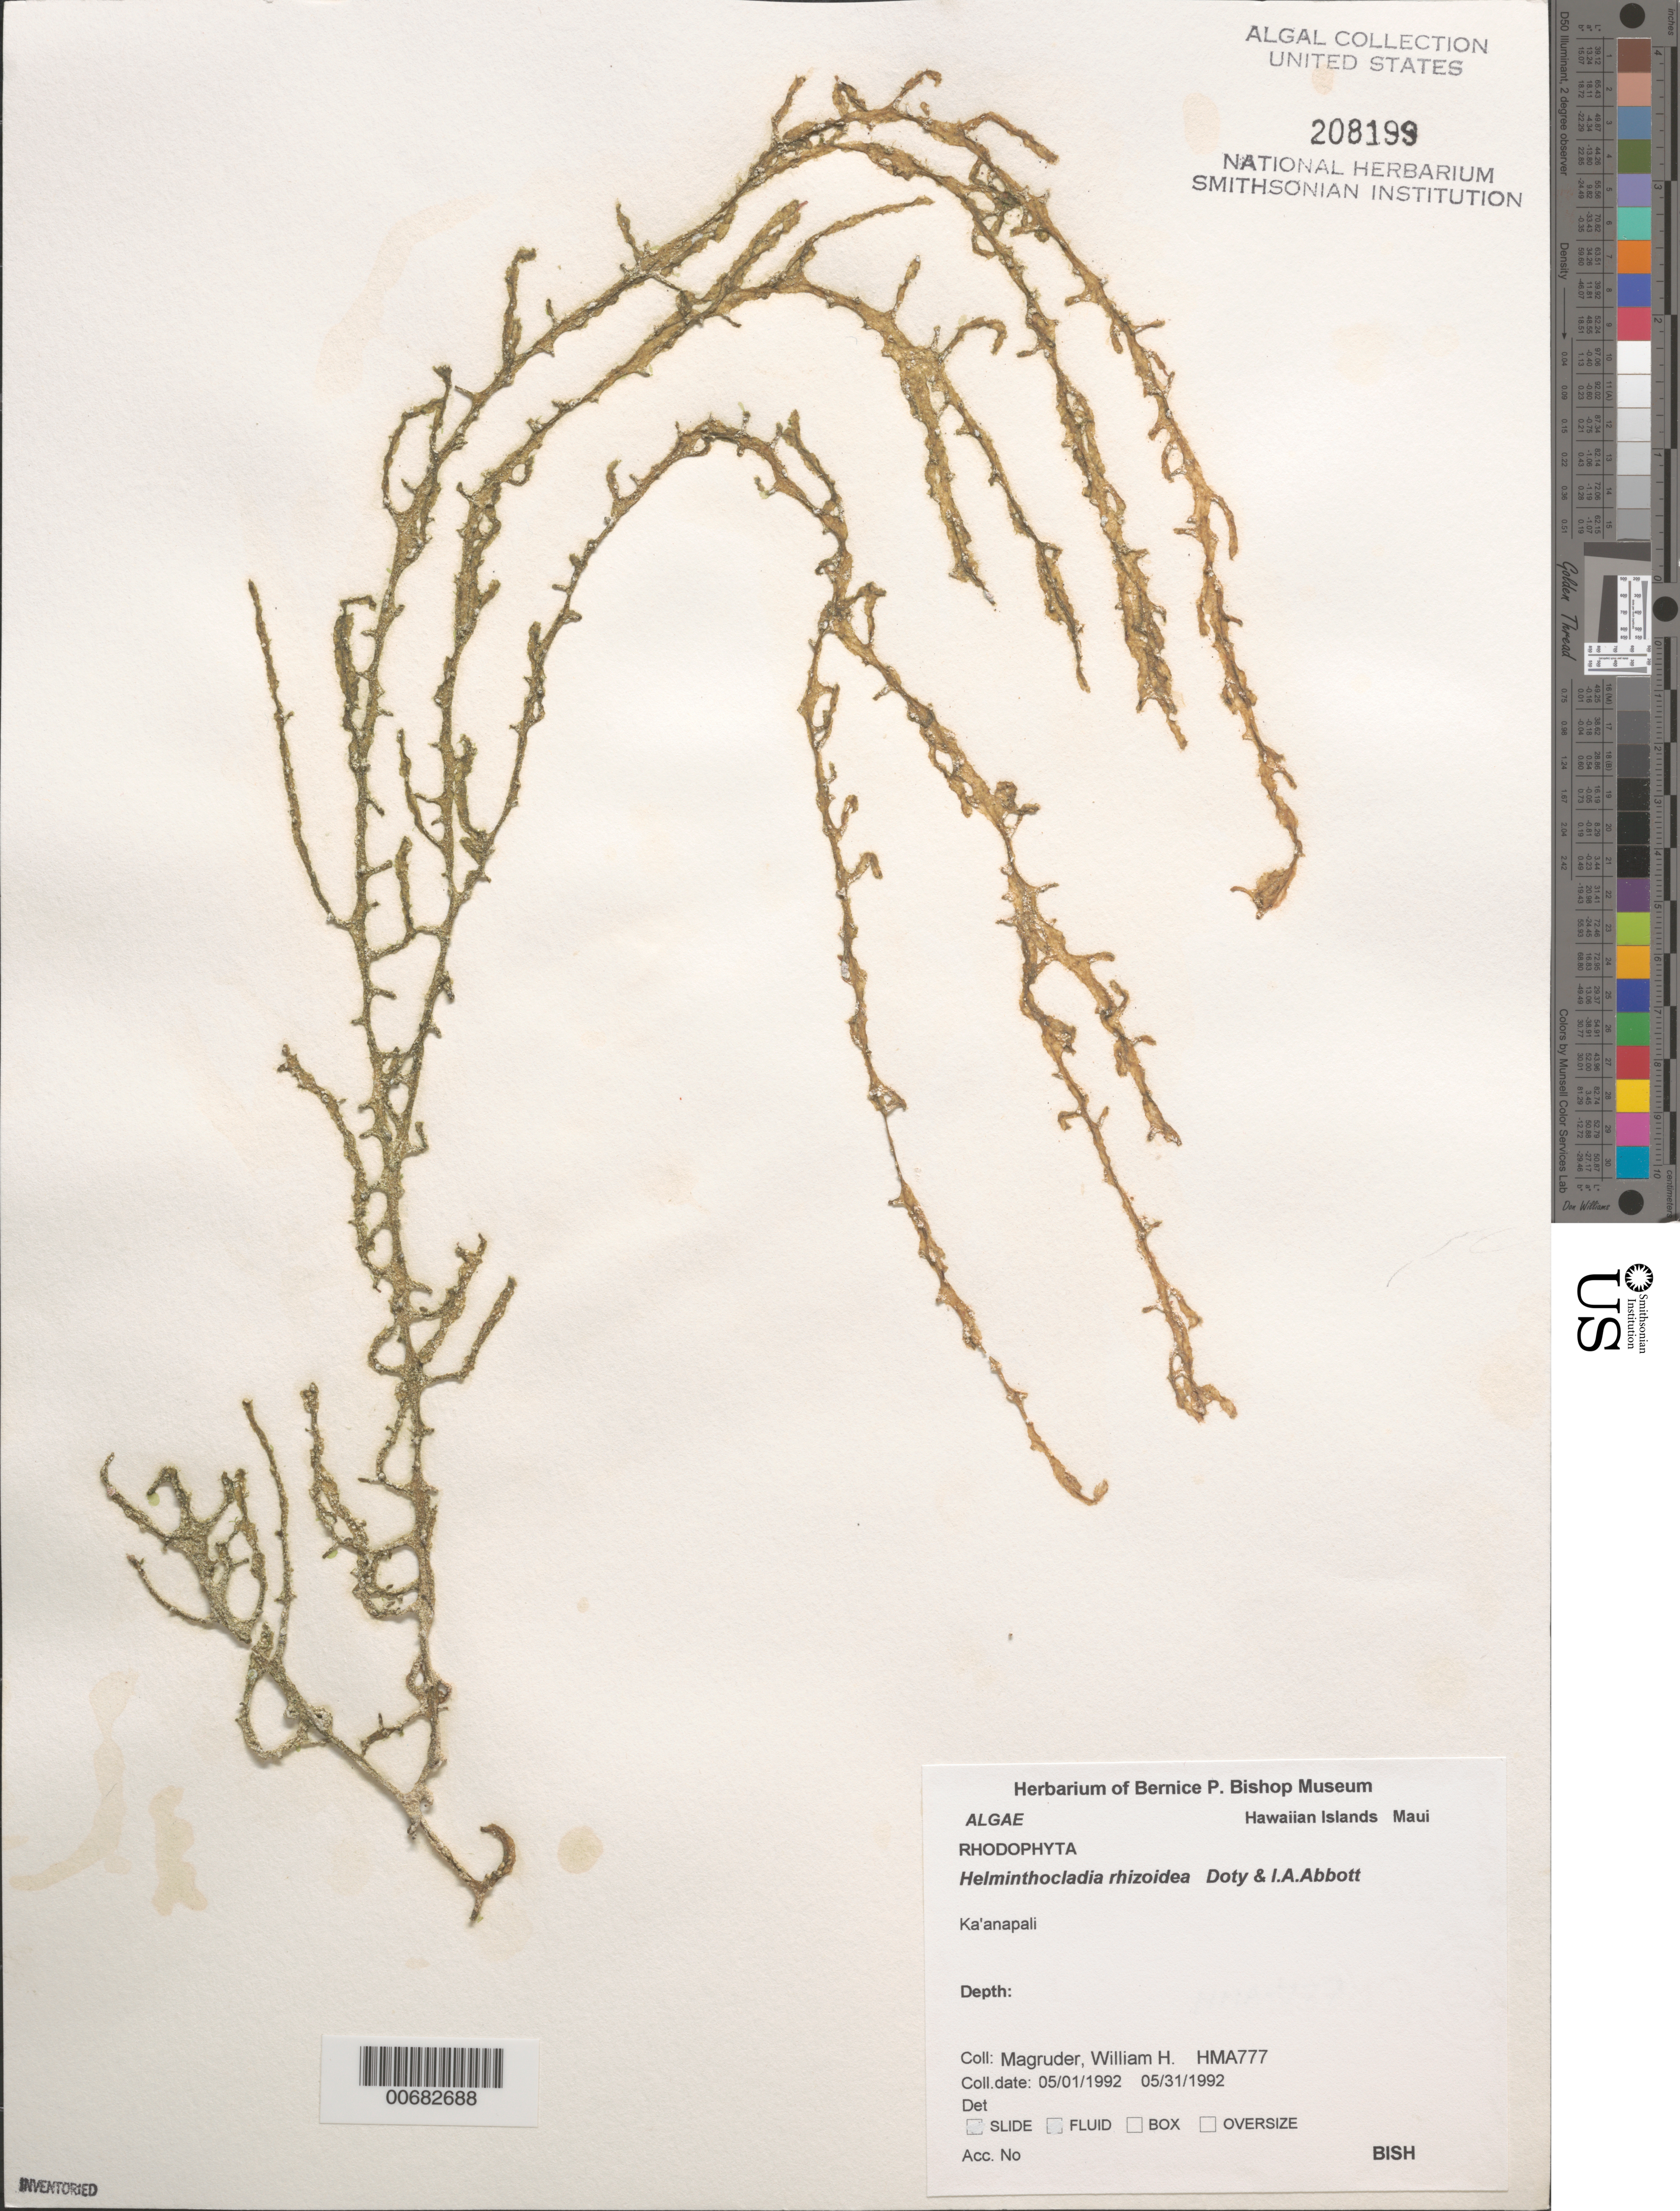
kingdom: Plantae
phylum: Rhodophyta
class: Florideophyceae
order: Nemaliales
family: Liagoraceae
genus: Helminthocladia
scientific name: Helminthocladia rhizoidea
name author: Doty & I.A. Abbott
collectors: W. Magruder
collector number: HMA 777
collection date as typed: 01 May 1992 to 31 May 1992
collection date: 1992-05-01/1992-05-31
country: United States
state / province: Hawaii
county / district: Maui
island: Maui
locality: Ka'anapali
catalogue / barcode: US 208199